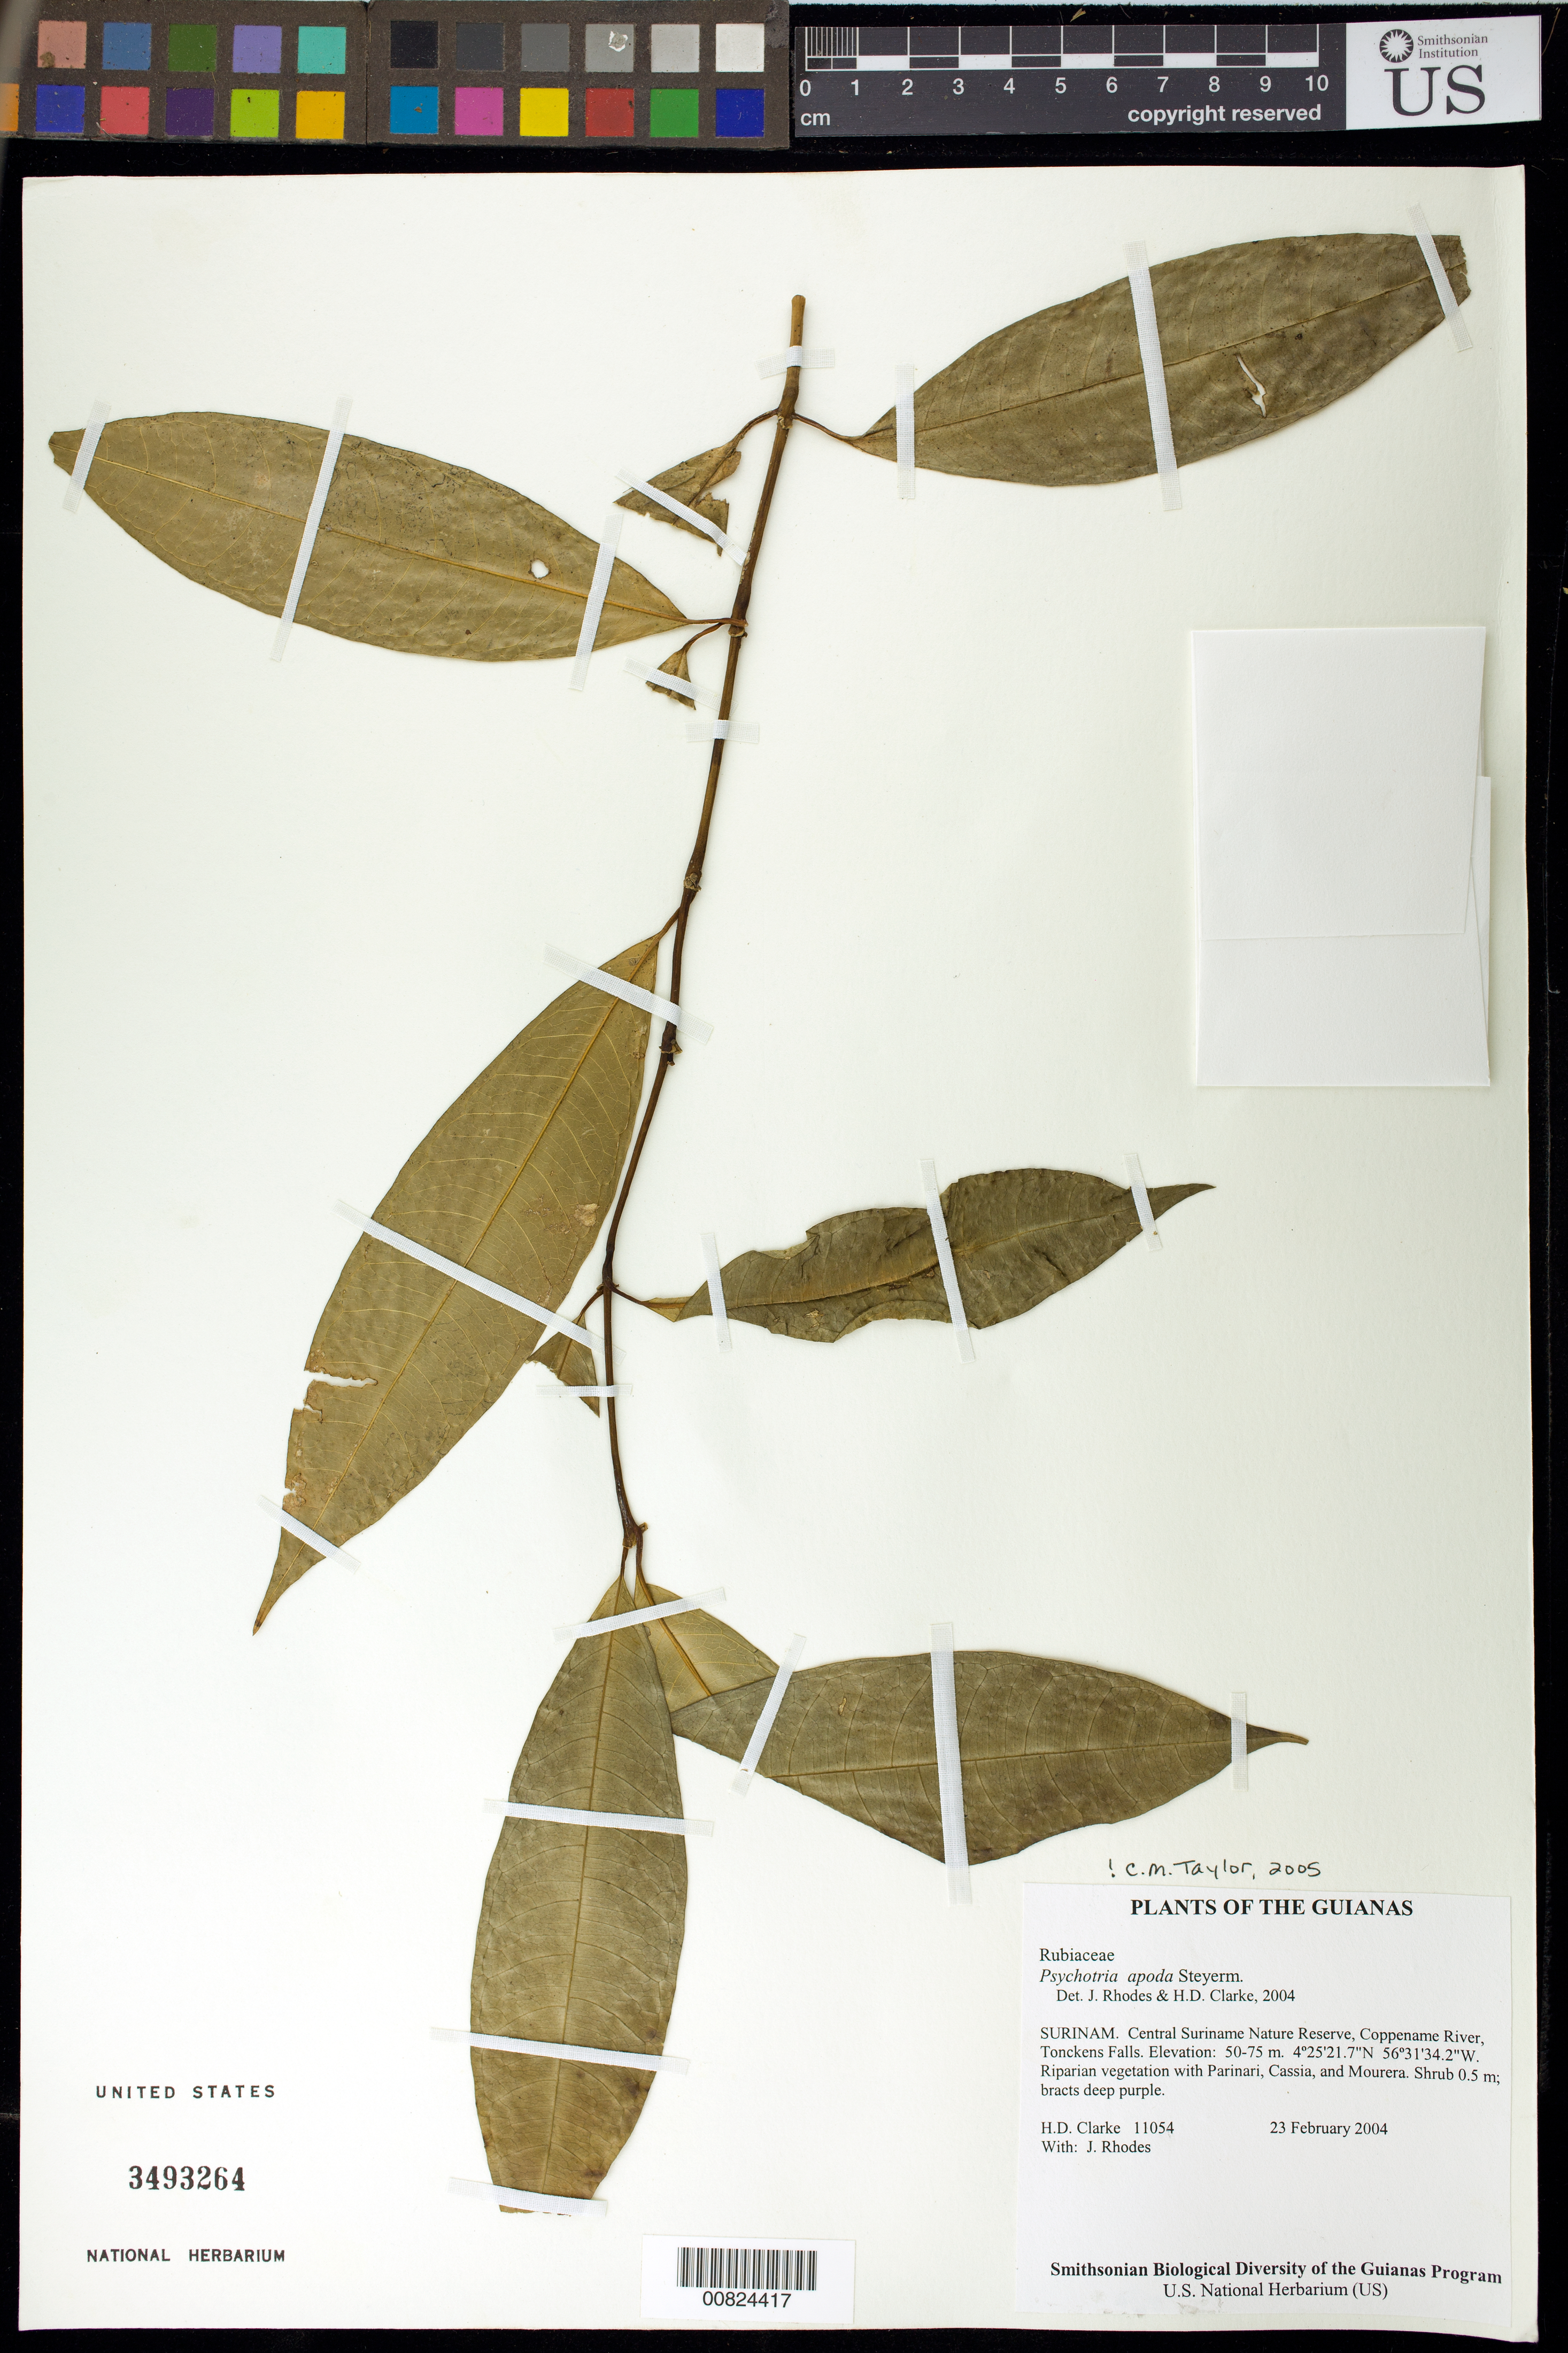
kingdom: Plantae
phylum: Tracheophyta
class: Magnoliopsida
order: Gentianales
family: Rubiaceae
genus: Palicourea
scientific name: Palicourea apoda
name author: (Steyerm.) Delprete & J.H. Kirkbr.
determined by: Kirkbride, J. H., Jr.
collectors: H. D. Clarke & J. Rhodes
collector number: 11054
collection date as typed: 23 February 2004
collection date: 2004-02-23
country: Suriname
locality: Central Suriname Nature Reserve, Coppename River, Tonckens Falls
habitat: Riparian vegetation with Parinari, Cassia, and Mourera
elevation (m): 50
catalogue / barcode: US 3493264